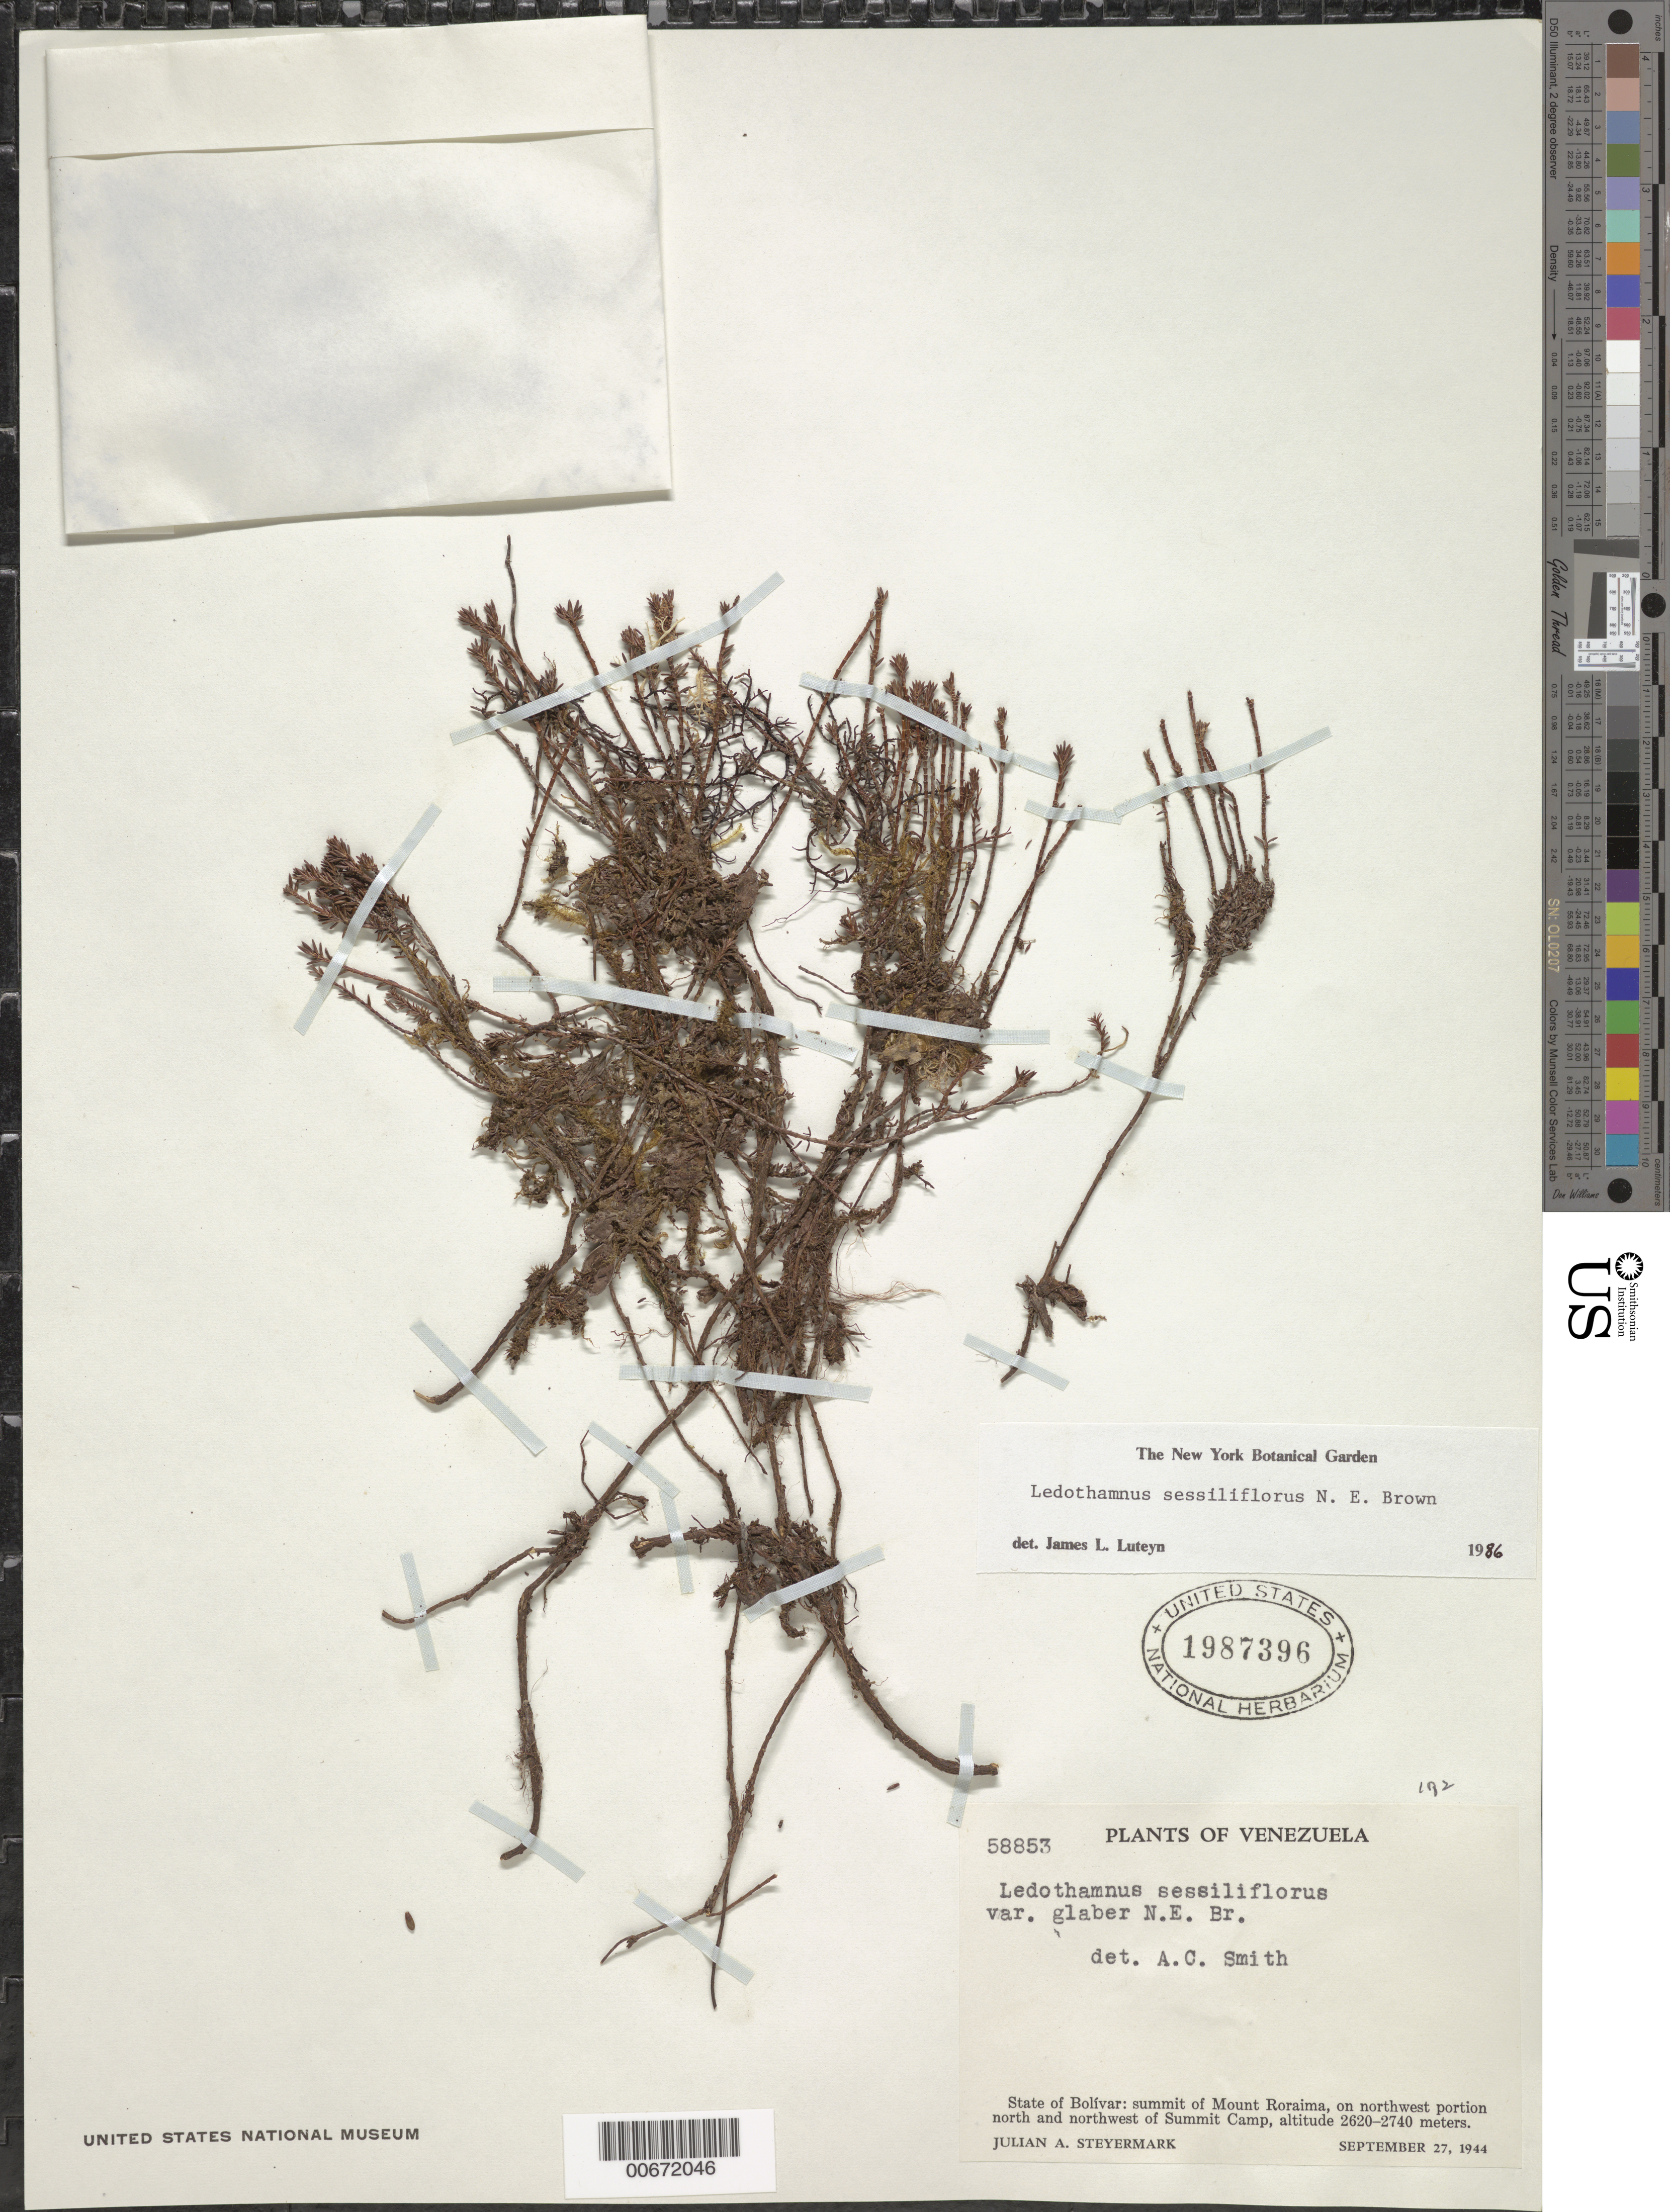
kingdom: Plantae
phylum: Tracheophyta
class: Magnoliopsida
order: Ericales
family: Ericaceae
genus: Ledothamnus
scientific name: Ledothamnus sessiliflorus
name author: N.E. Br.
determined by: Luteyn, J. L.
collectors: J. Steyermark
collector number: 58853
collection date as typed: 27-Sep-44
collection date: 1944-09-27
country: Venezuela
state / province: Bolívar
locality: Mt. Roraima, summit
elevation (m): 2620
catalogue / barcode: US 1987396